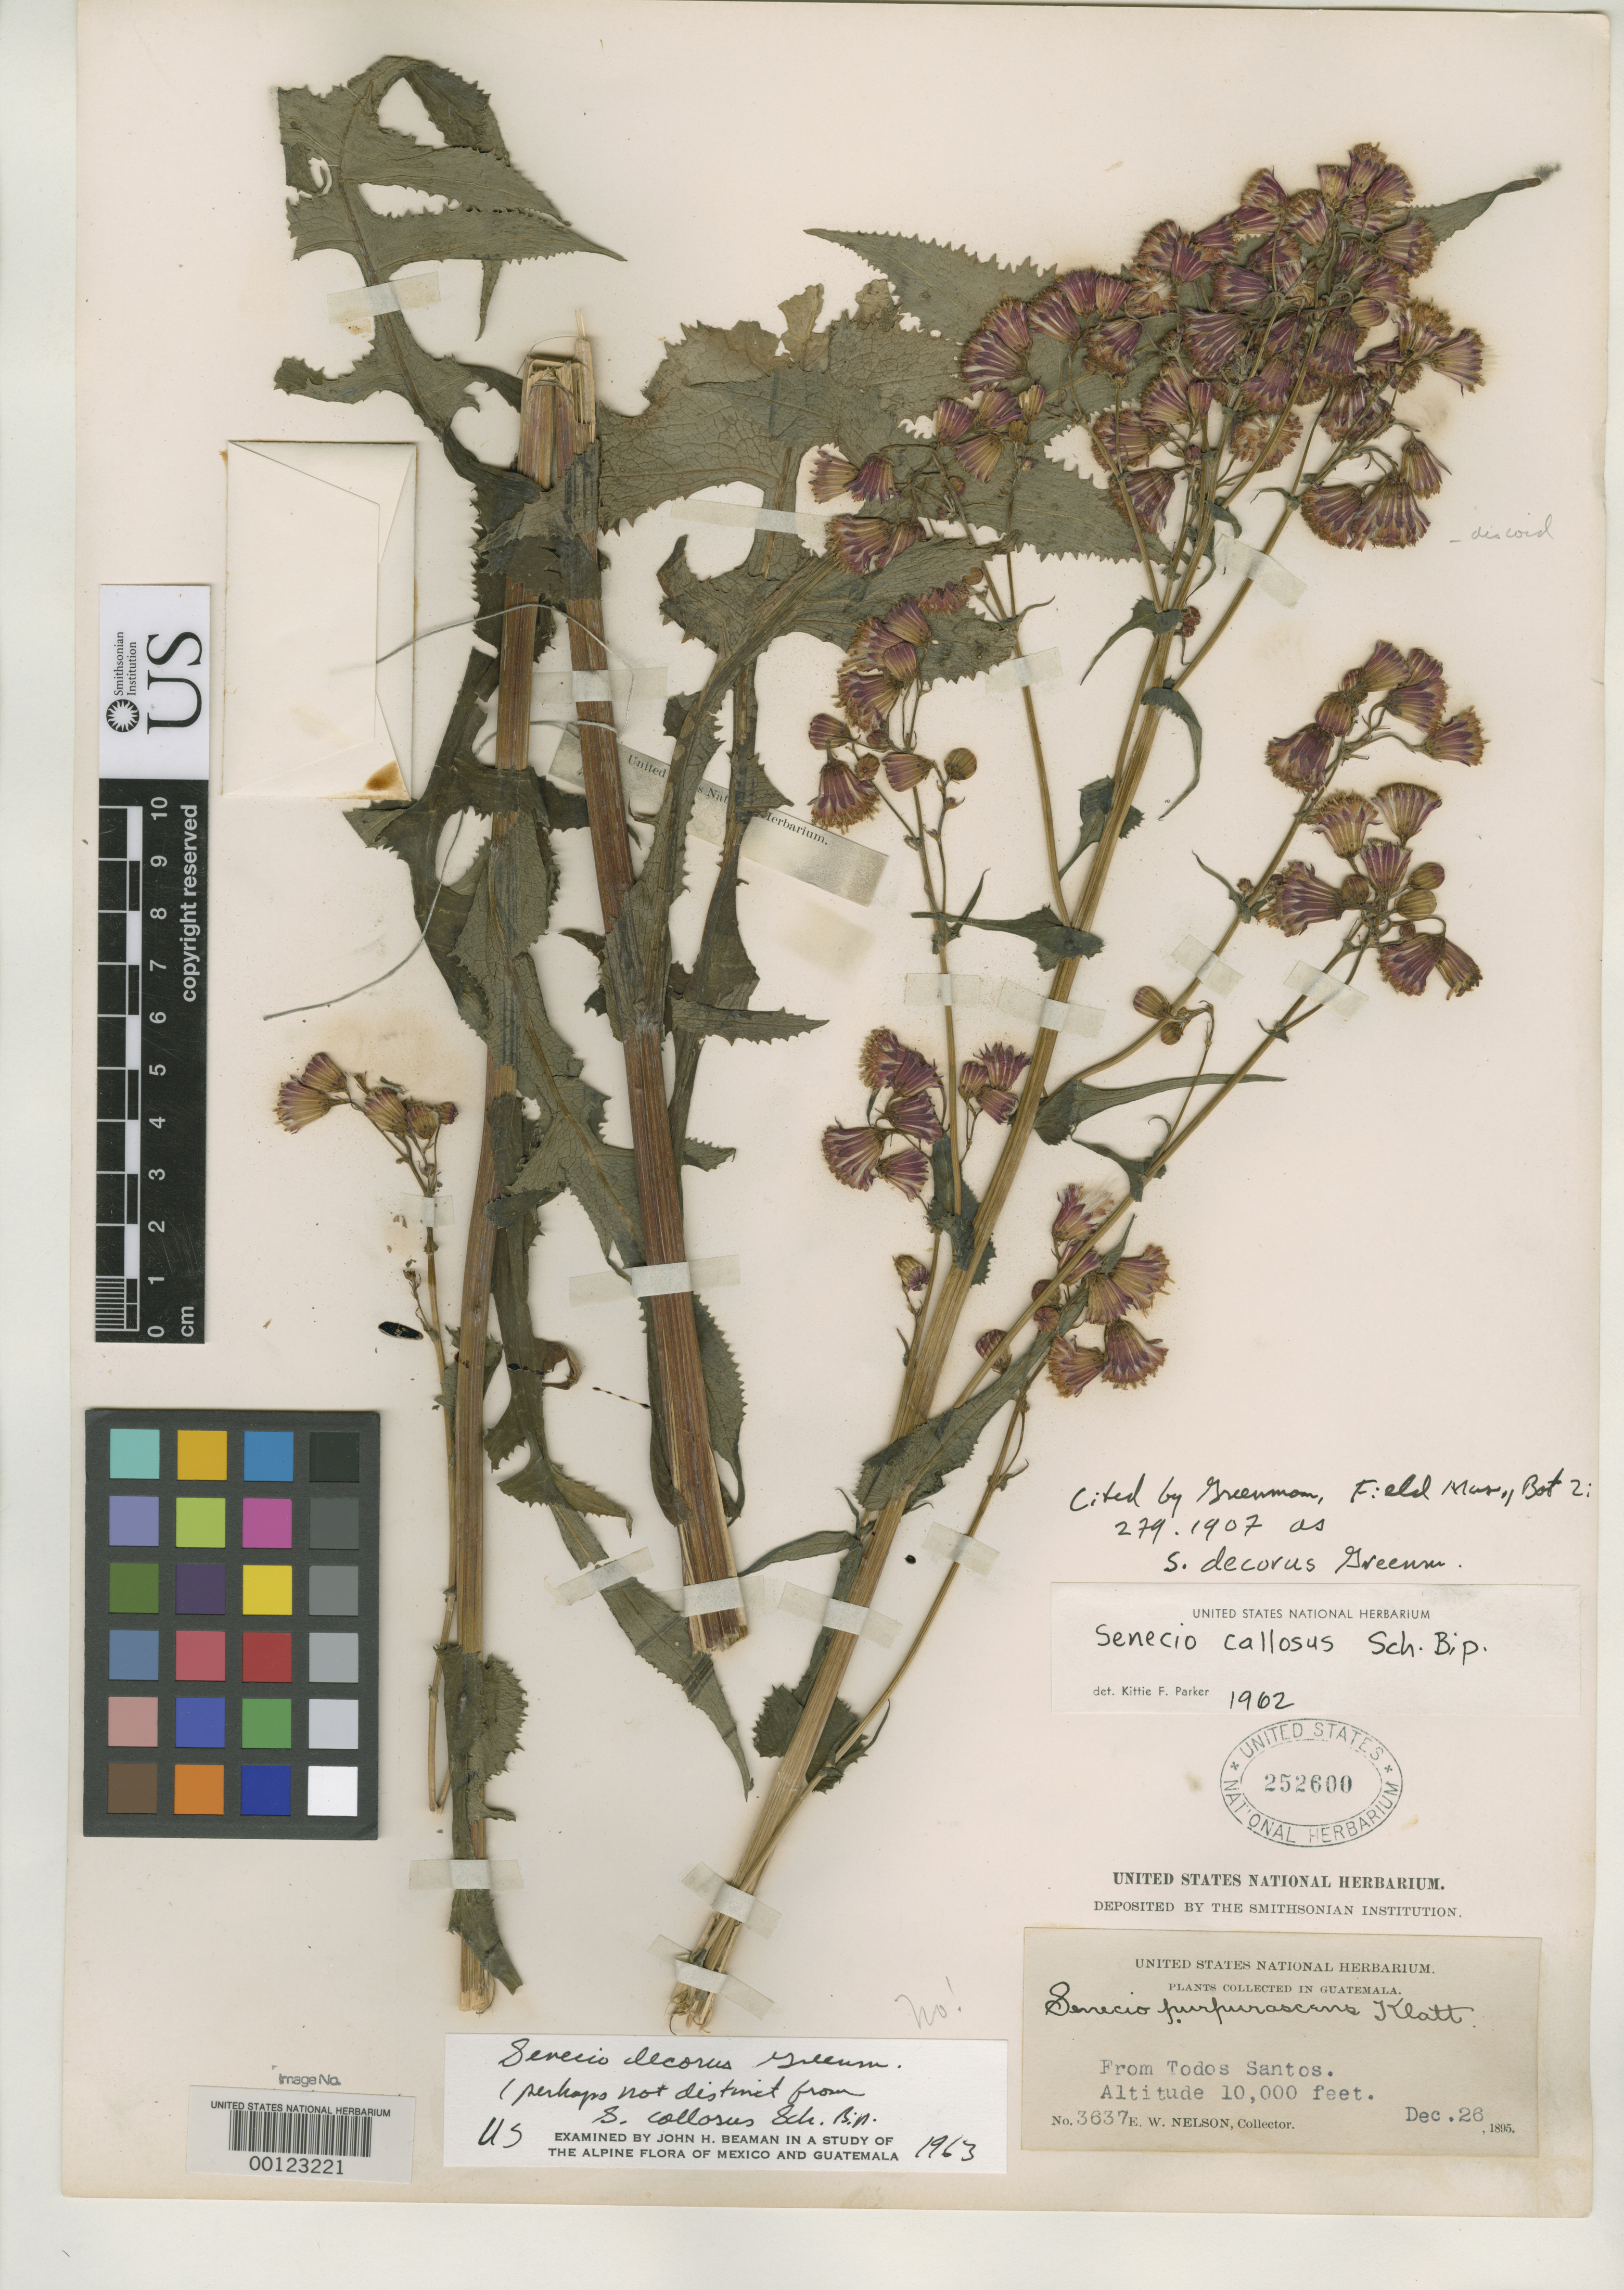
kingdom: Plantae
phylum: Tracheophyta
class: Magnoliopsida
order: Asterales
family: Asteraceae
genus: Senecio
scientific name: Senecio decorus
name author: Greenm.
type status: Syntype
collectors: E. W. Nelson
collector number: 3637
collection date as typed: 26 Dec 1895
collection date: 1895-12-26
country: Guatemala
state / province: Huehuetenango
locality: Todos Santos.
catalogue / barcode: US 252600